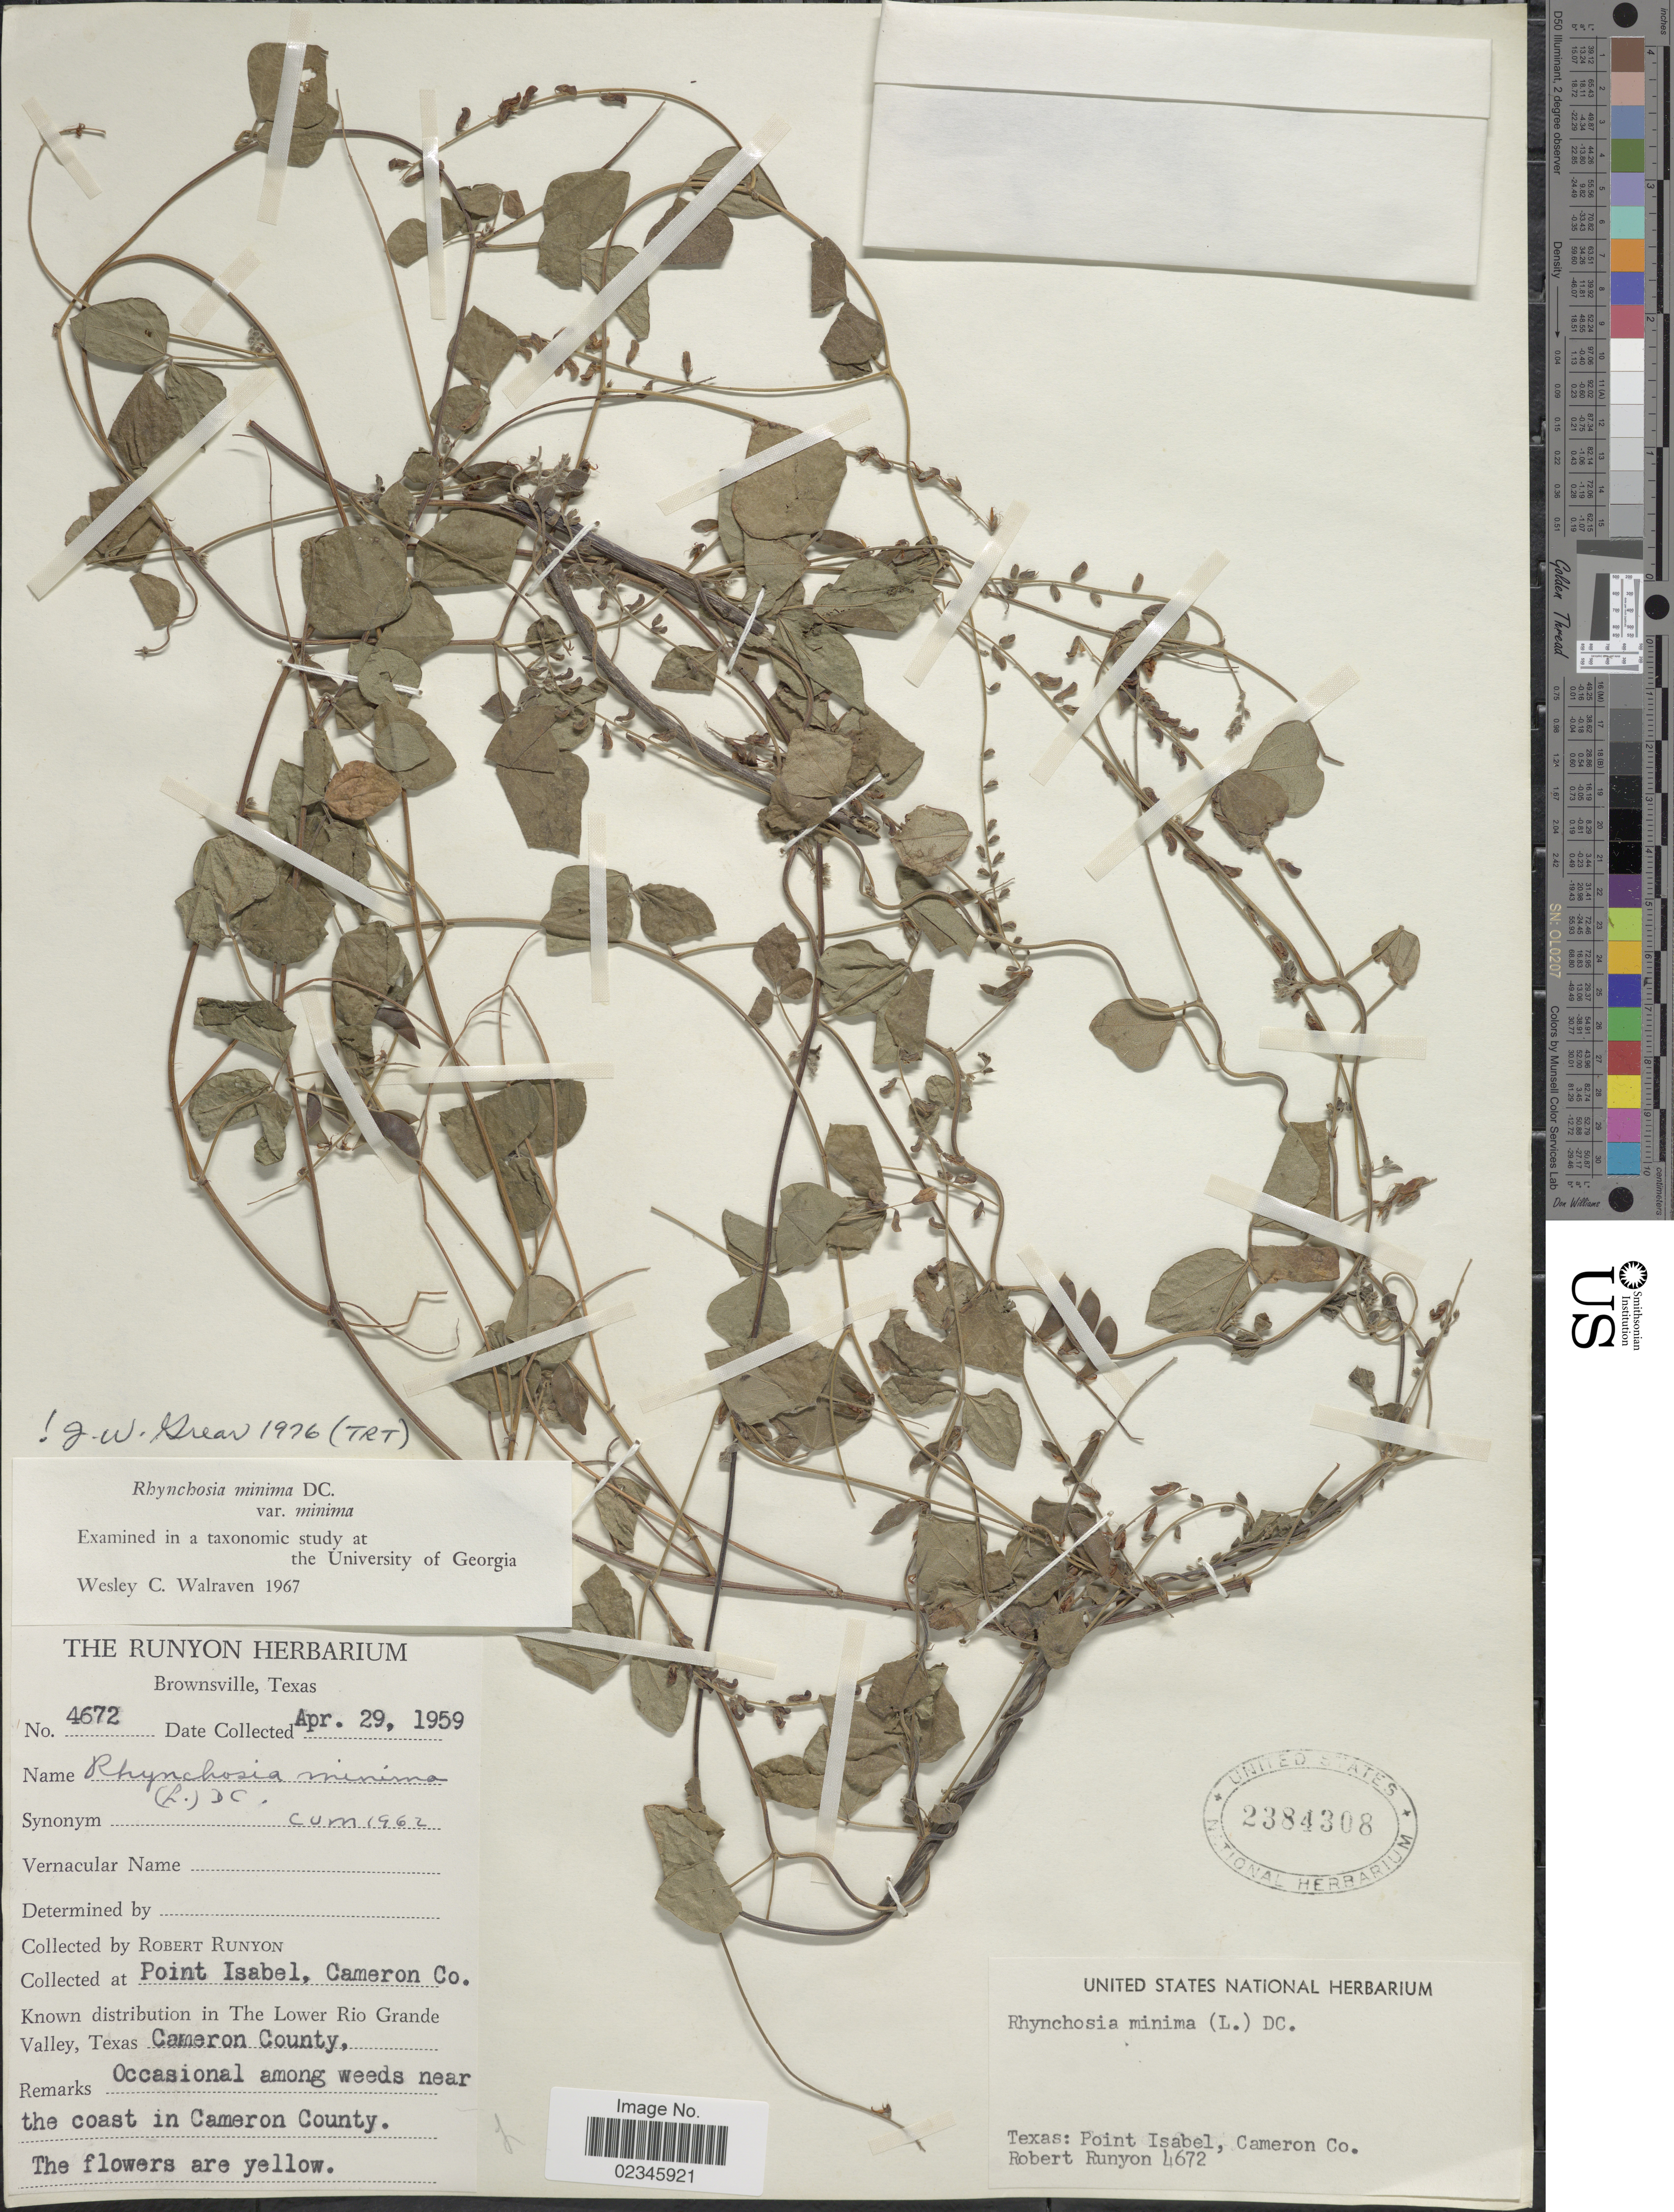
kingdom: Plantae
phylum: Tracheophyta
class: Magnoliopsida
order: Fabales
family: Fabaceae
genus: Rhynchosia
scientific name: Rhynchosia minima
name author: (L.) DC.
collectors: R. Runyon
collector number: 4672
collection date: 1959-04-29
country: United States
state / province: Texas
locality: Point Isabel, Cameron Co., Lower Rio Grande, near the coast in Cameron County [unsure placement]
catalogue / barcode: US 2384308